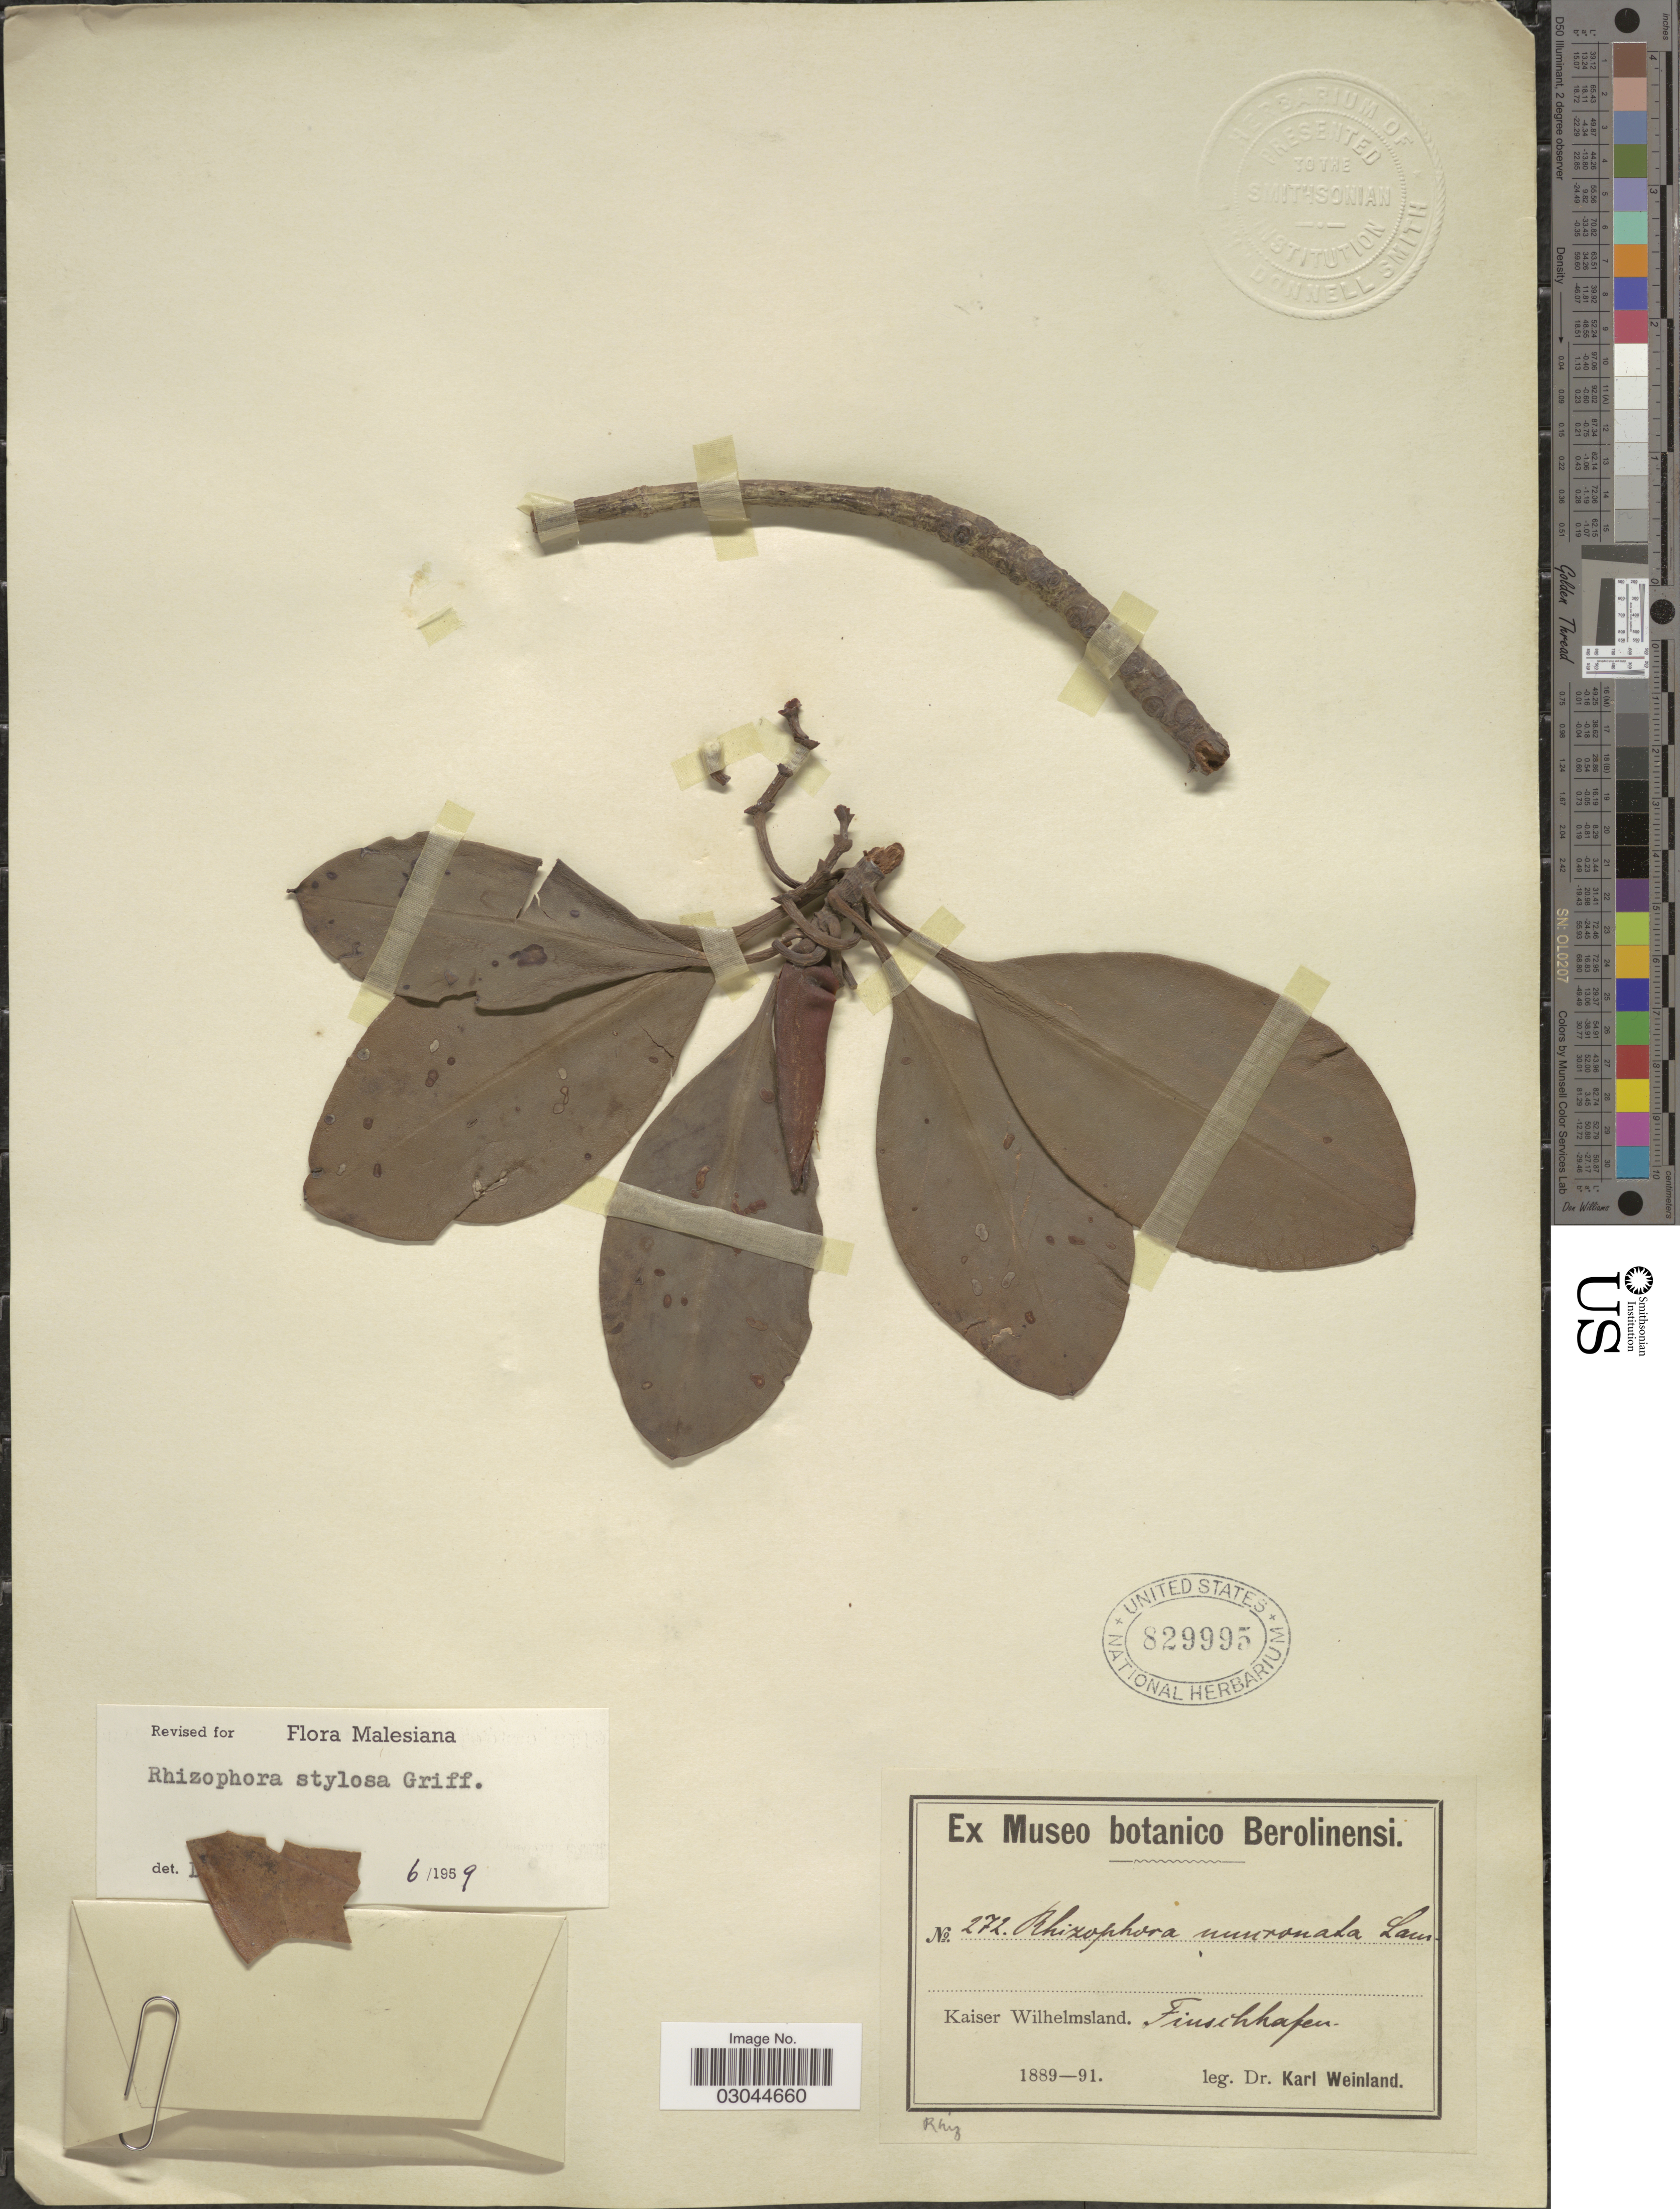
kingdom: Plantae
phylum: Tracheophyta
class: Magnoliopsida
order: Malpighiales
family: Rhizophoraceae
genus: Rhizophora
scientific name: Rhizophora stylosa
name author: Griff.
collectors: K. Weinland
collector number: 272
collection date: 1889/1891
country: Papua New Guinea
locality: Kaiser Wilhelmsland. Finschhafen.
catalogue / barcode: US 829995